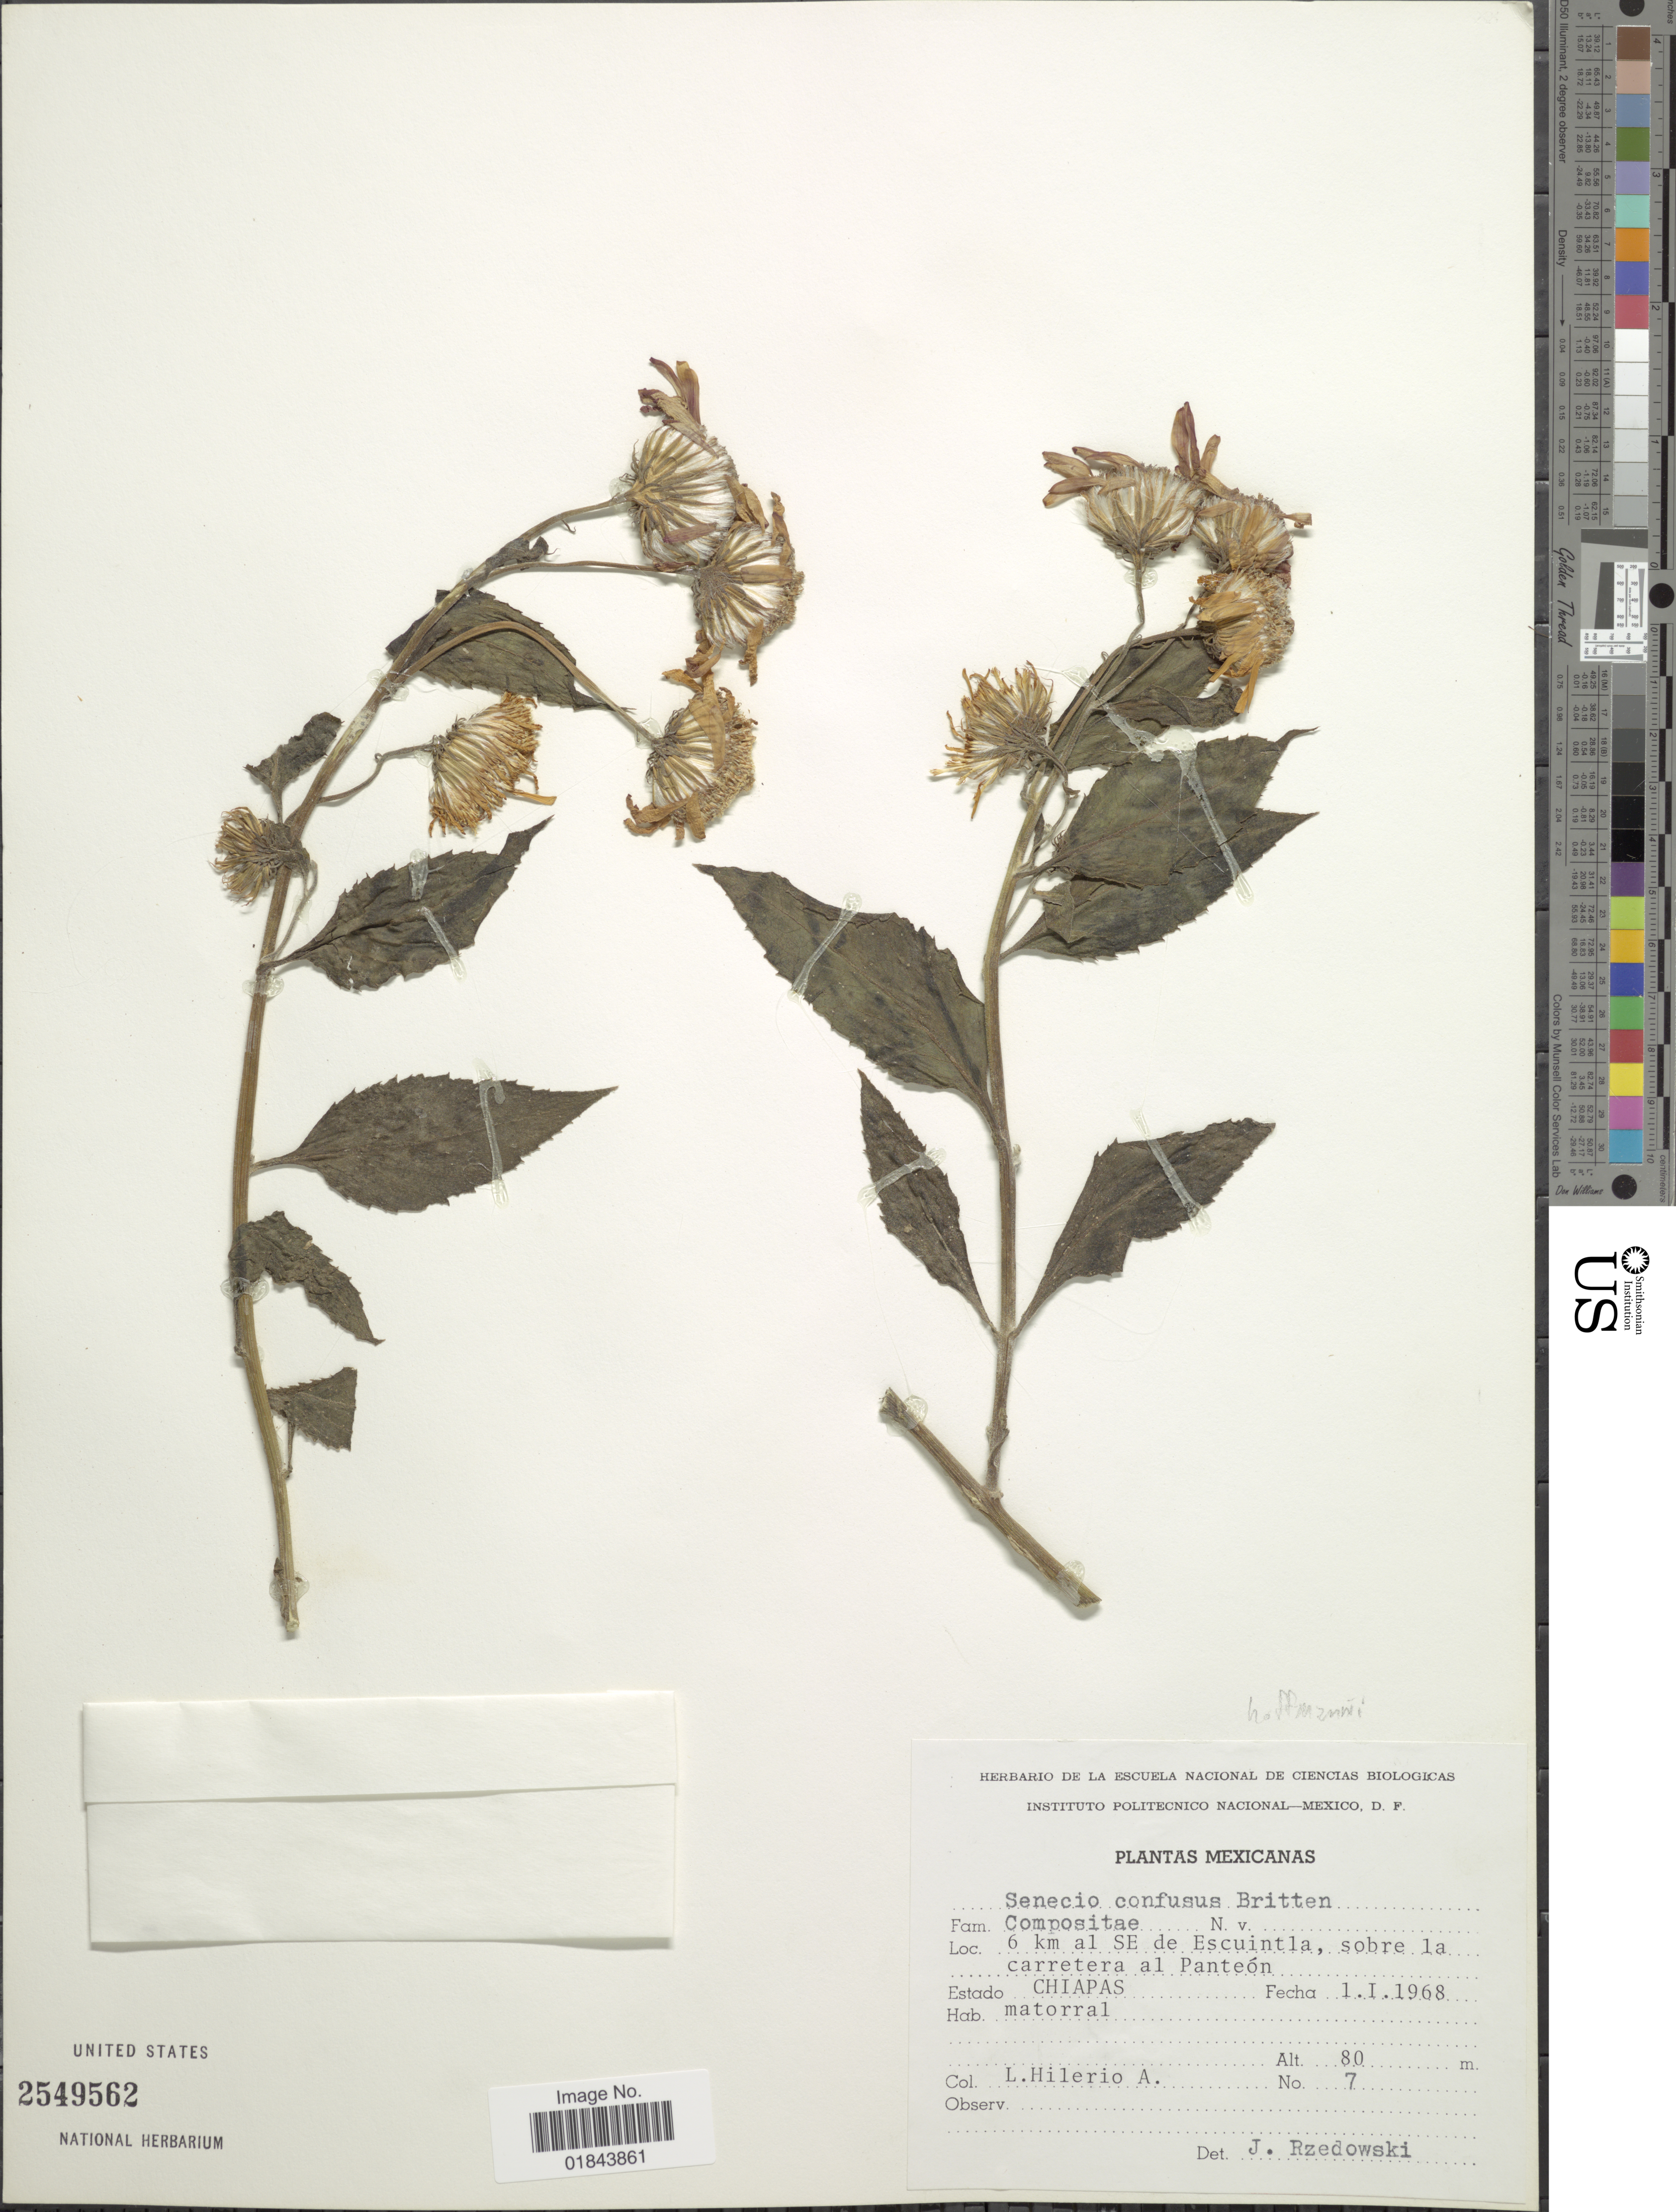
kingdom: Plantae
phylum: Tracheophyta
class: Magnoliopsida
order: Asterales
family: Asteraceae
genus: Pseudogynoxys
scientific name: Pseudogynoxys cummingii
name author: (Benth.) H. Rob. & Cuatrec.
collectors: Hilerio A., L.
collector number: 7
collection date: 1968-01-01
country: Mexico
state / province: Chiapas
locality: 6 km al SE de Escuintla, sobre la carretera al Panteón. Estado Chiapas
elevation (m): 80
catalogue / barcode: US 2549562